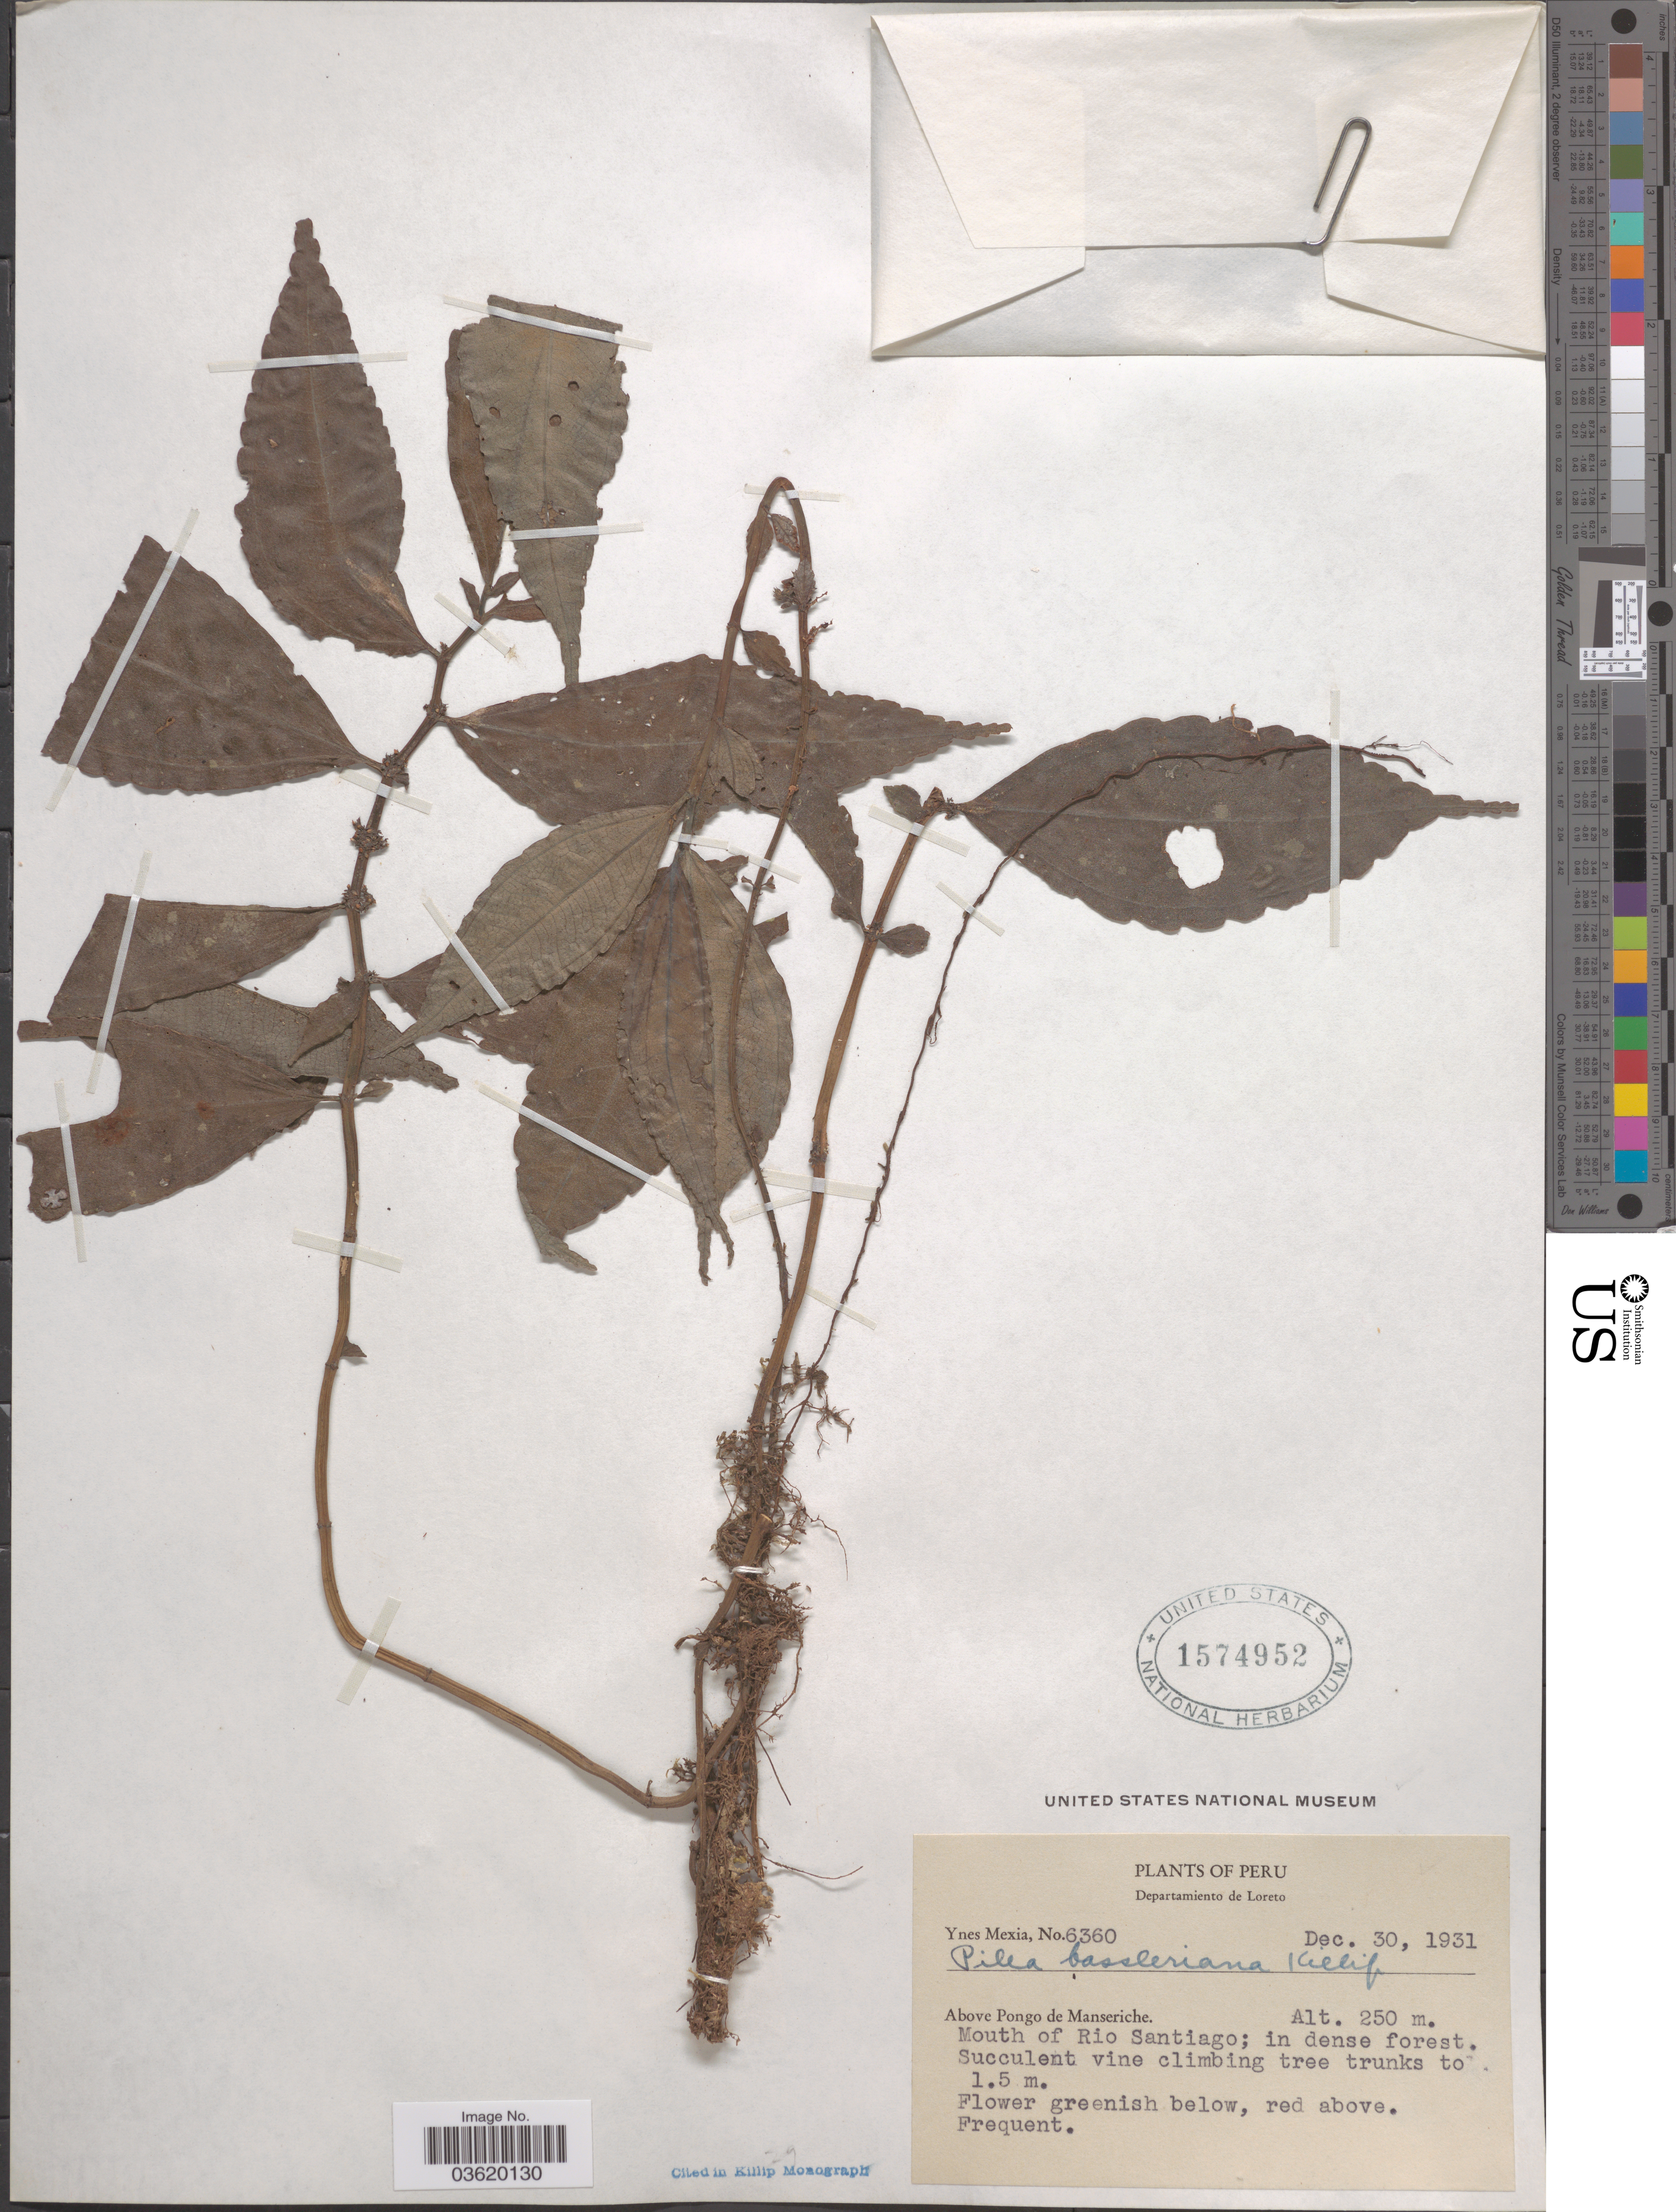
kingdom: Plantae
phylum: Tracheophyta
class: Magnoliopsida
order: Rosales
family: Urticaceae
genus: Pilea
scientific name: Pilea bassleriana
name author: Killip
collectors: Y. Mexia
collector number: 6360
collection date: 1931-12-30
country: Peru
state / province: Loreto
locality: Above Pongo de Manseriche. Mouth of Rio Santiago.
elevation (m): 250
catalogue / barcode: US 1574952